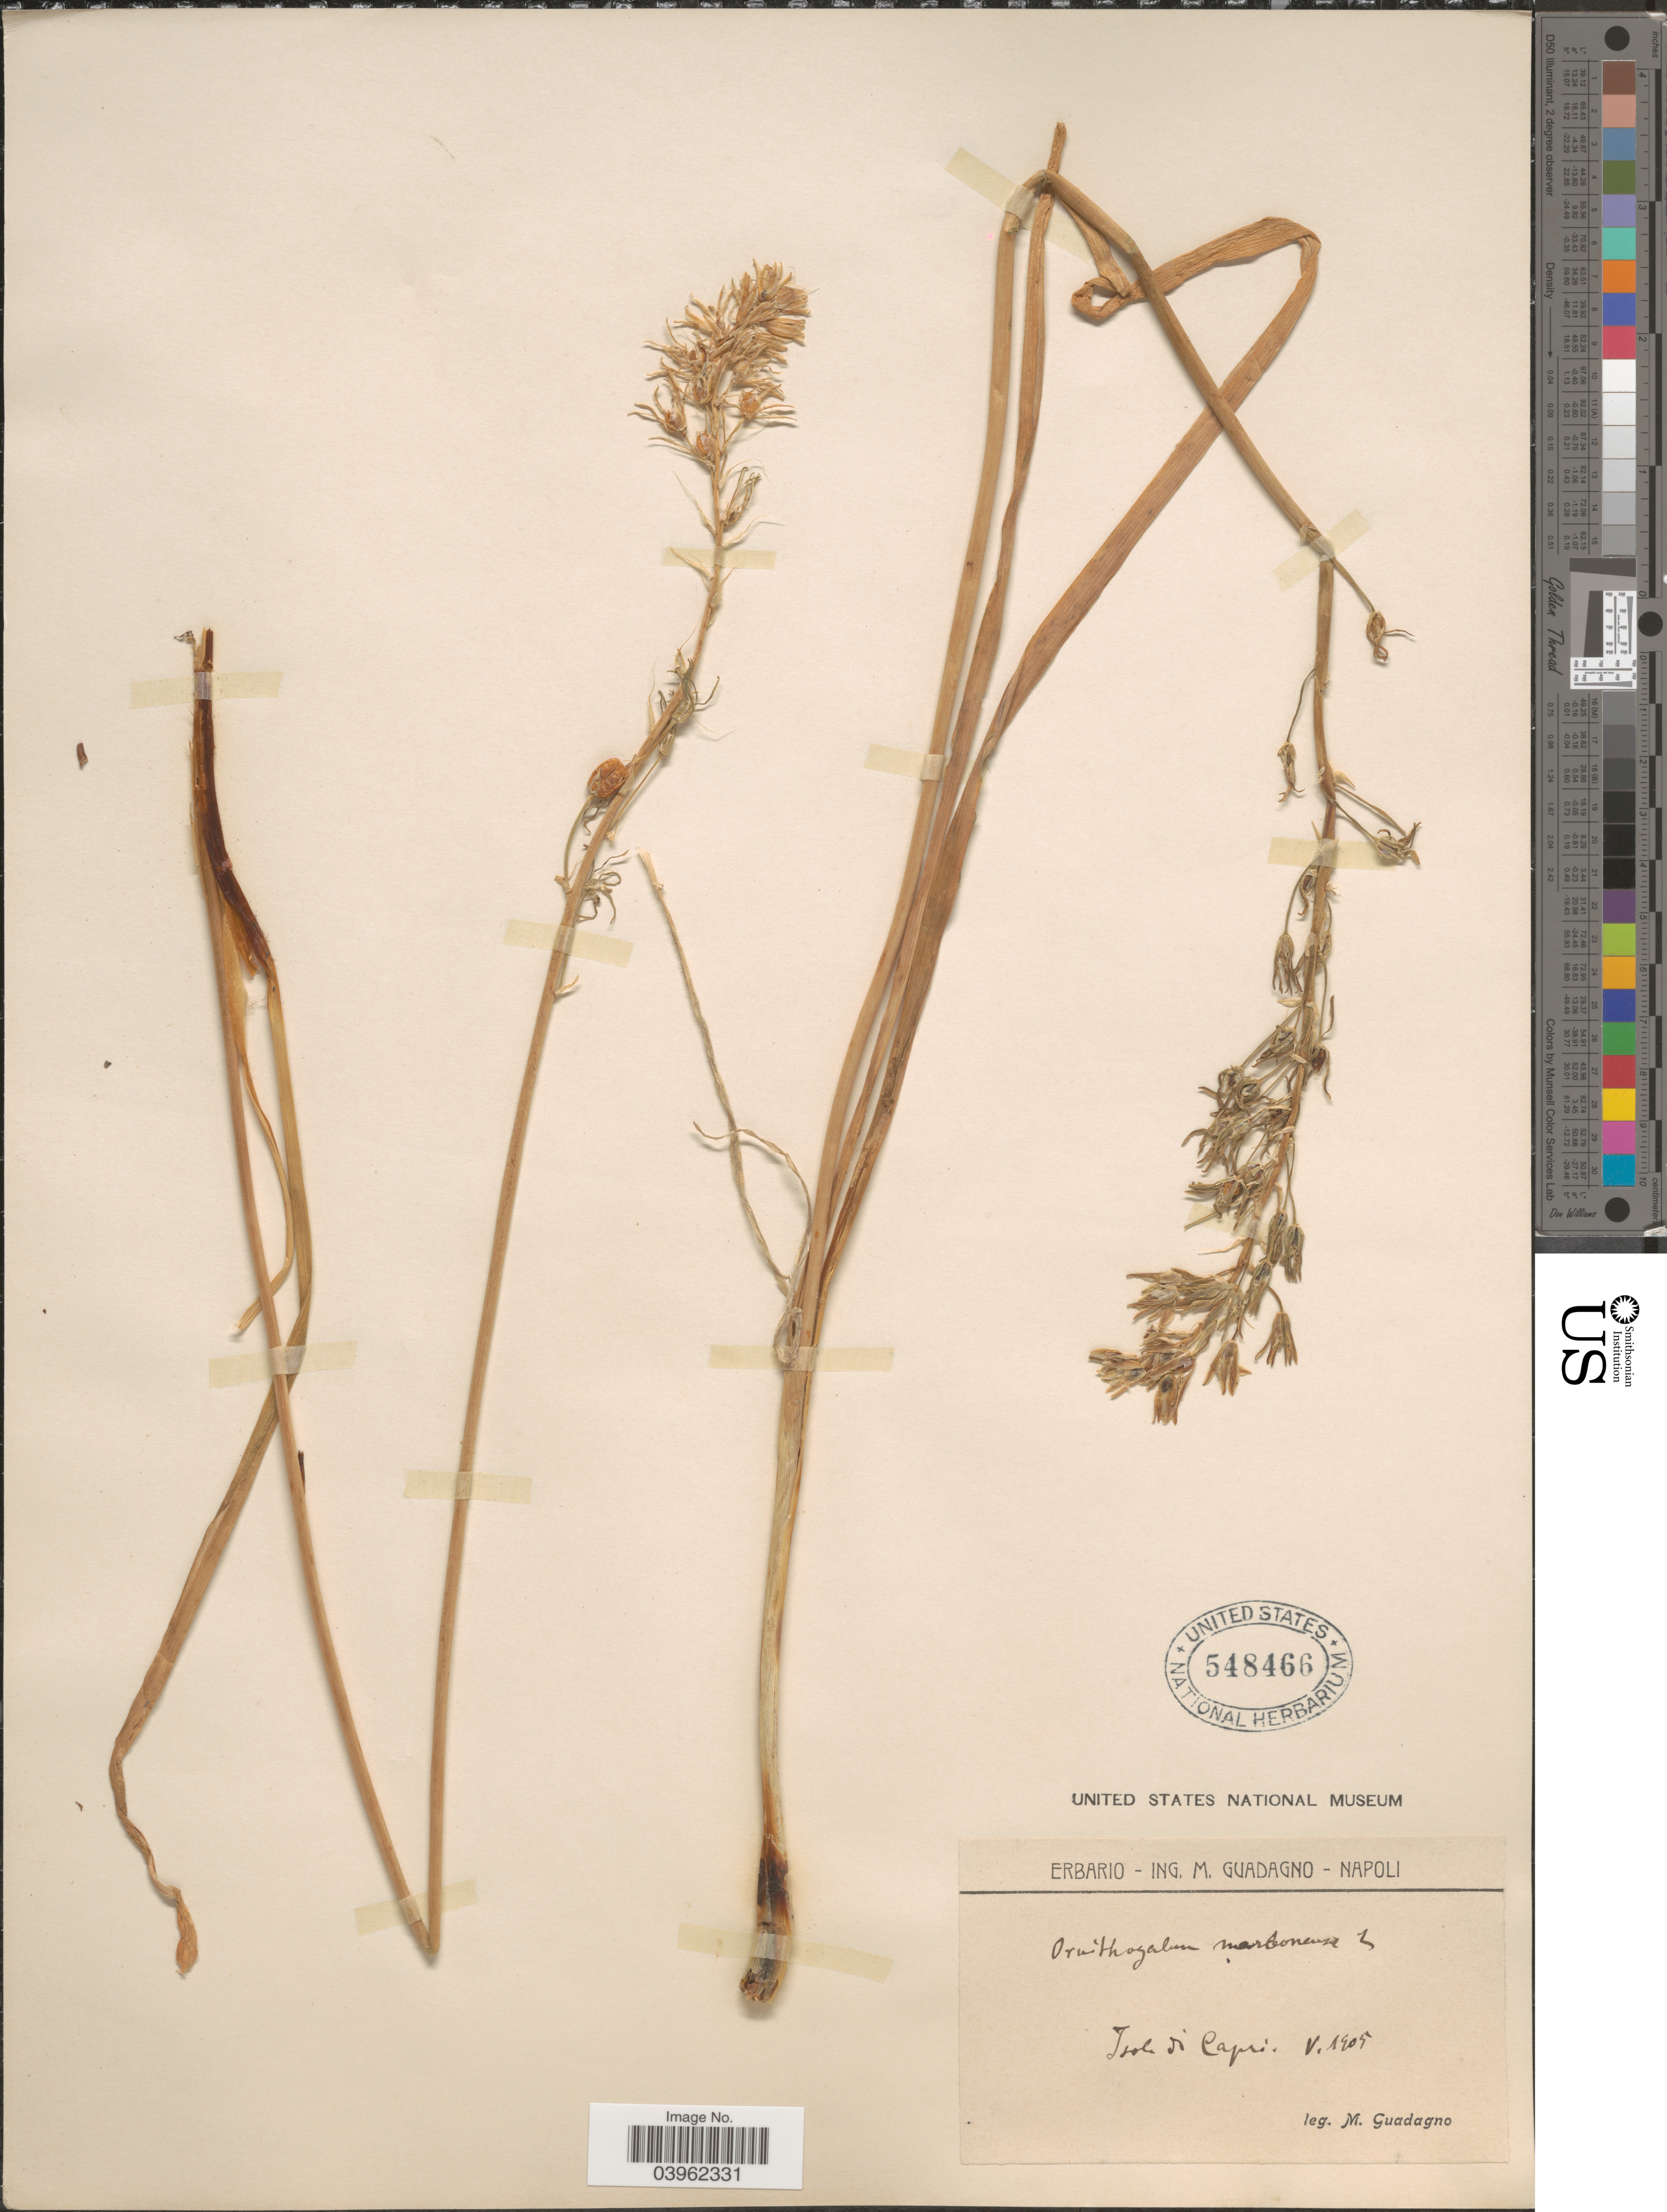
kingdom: Plantae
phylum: Tracheophyta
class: Liliopsida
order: Asparagales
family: Asparagaceae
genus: Ornithogalum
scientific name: Ornithogalum narbonense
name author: L.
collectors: M. Guadagno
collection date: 1905-05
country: Italy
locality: Isl do Capri.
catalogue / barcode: US 548466